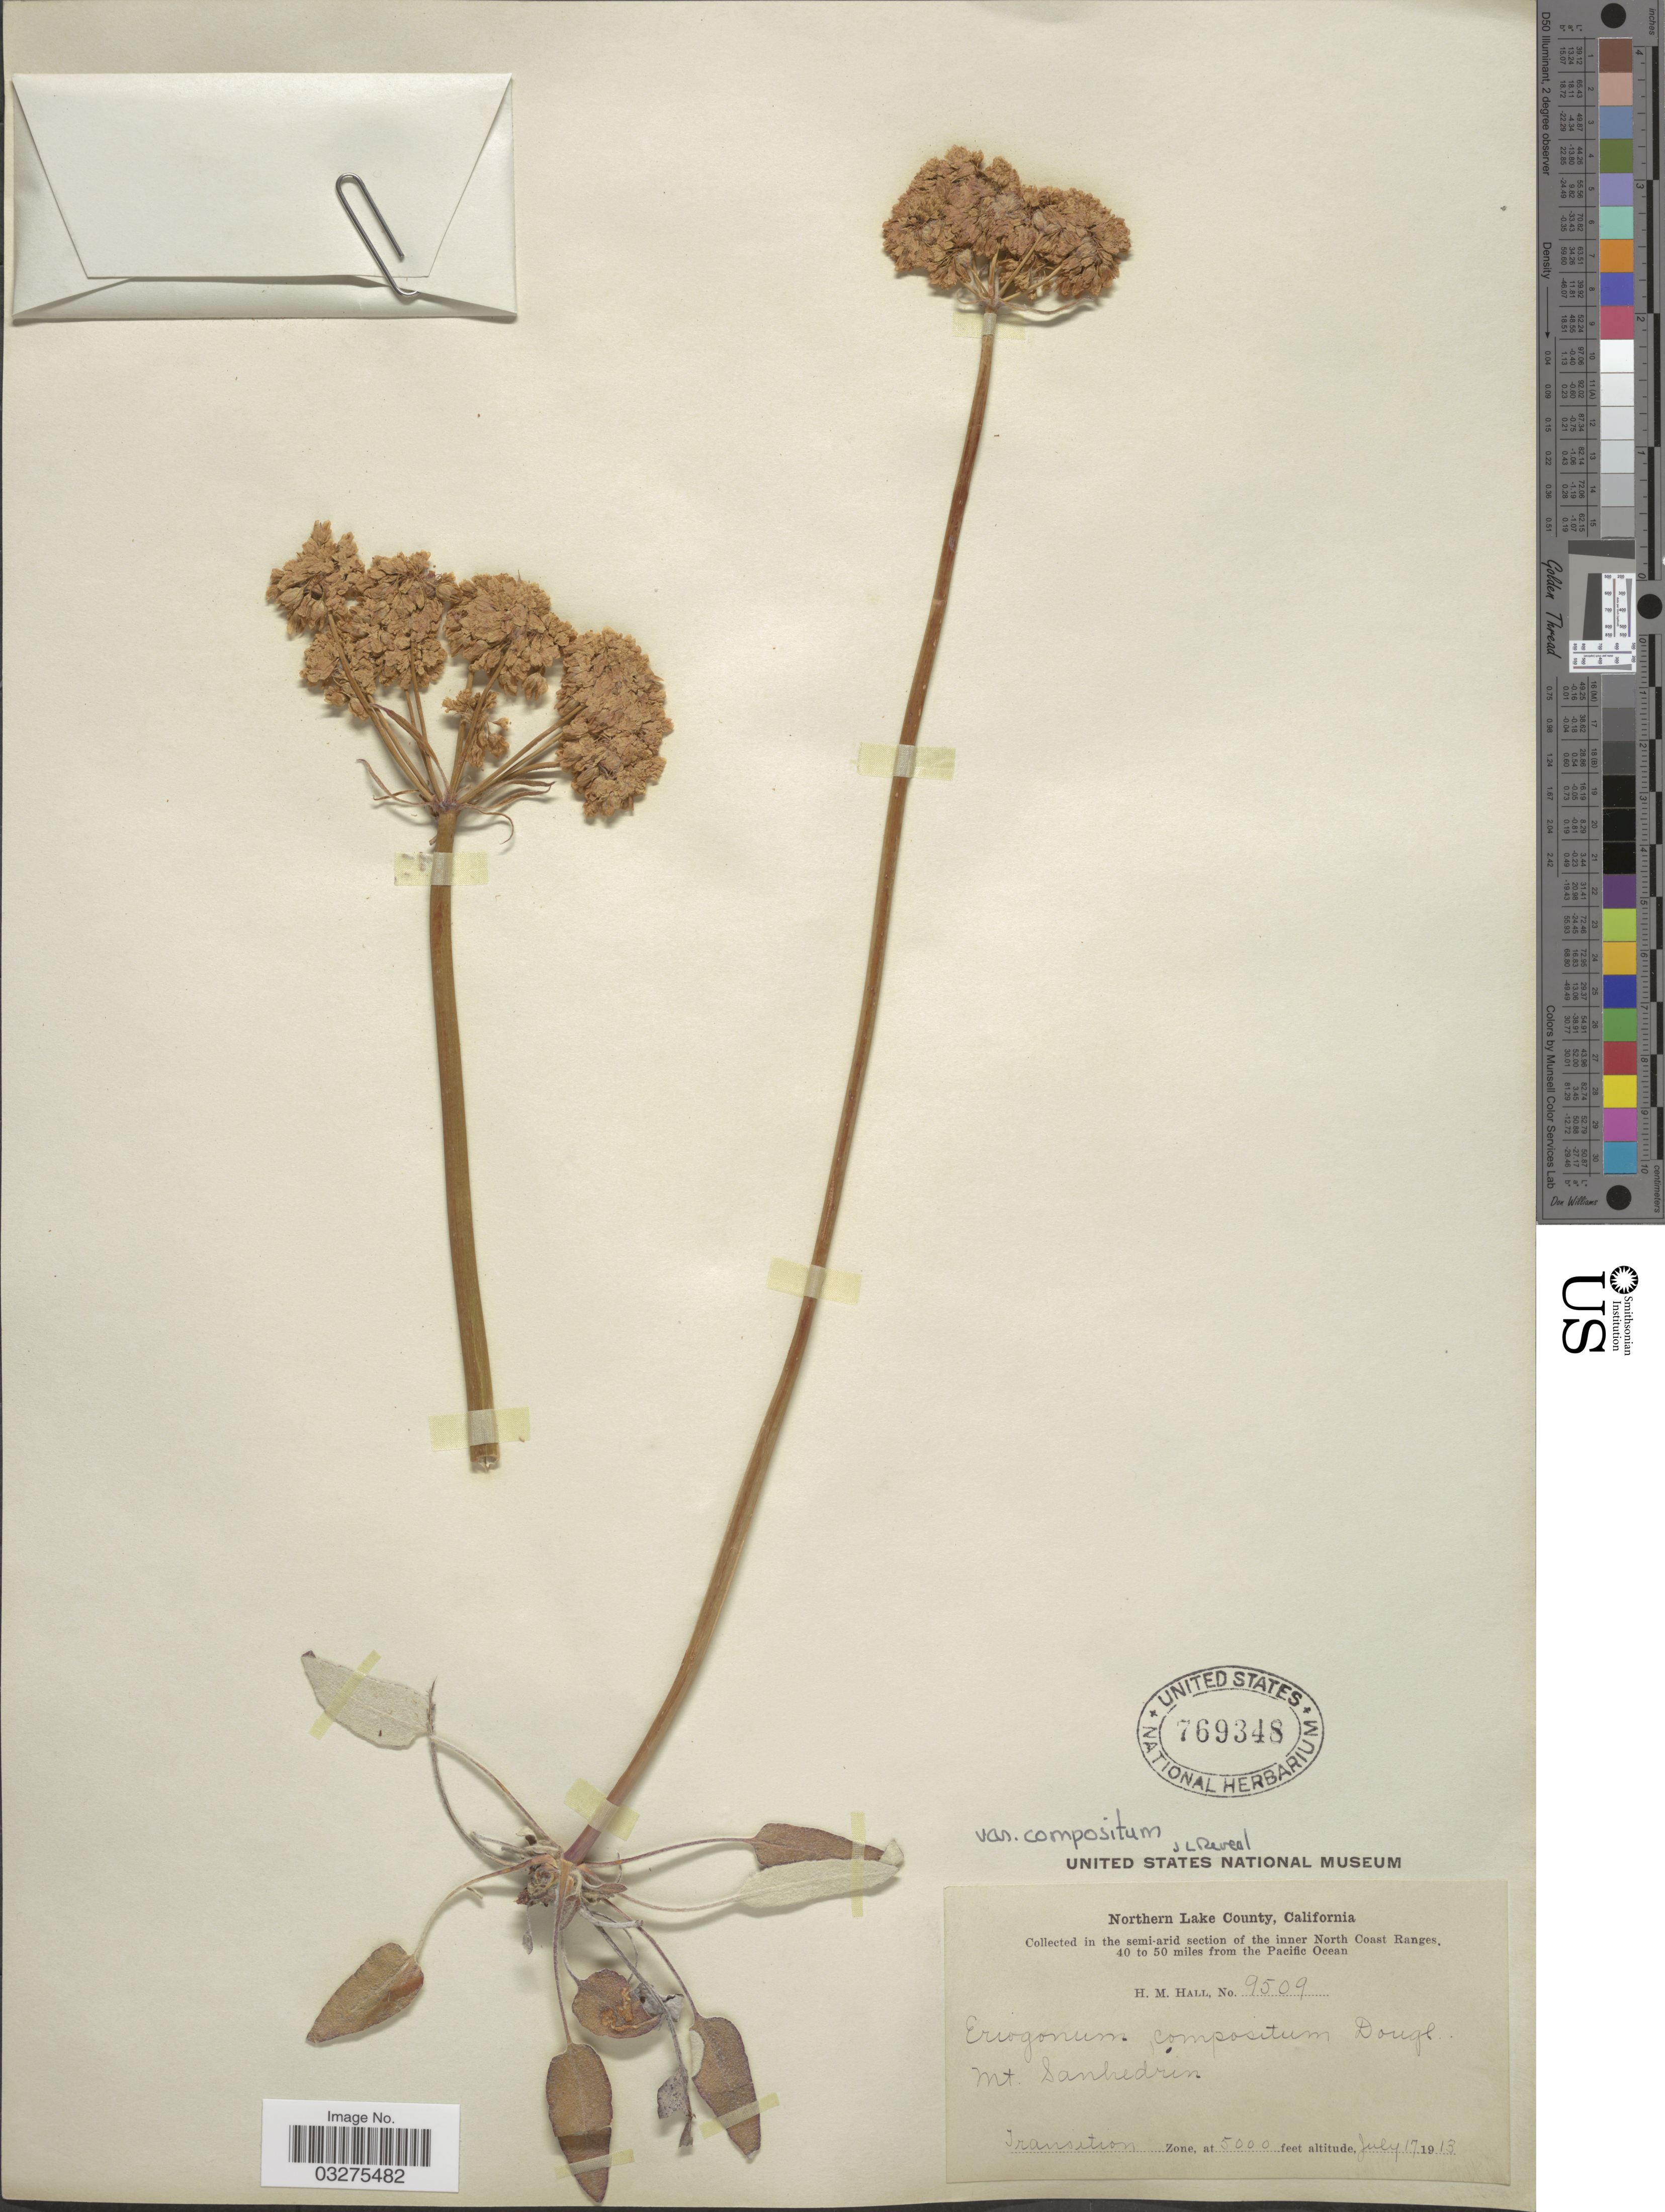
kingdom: Plantae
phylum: Tracheophyta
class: Magnoliopsida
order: Caryophyllales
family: Polygonaceae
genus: Eriogonum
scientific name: Eriogonum compositum var. compositum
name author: Douglas ex Benth.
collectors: H. M. Hall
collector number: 9509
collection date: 1913-07-17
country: United States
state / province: California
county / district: Lake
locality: Northern Lake County. In the semi-arid section of the inner North Coast Ranges, 40 to 50 miles from the Pacific Ocean. Mt. Sanhedrin. Transition Zone.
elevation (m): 1524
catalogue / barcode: US 769348